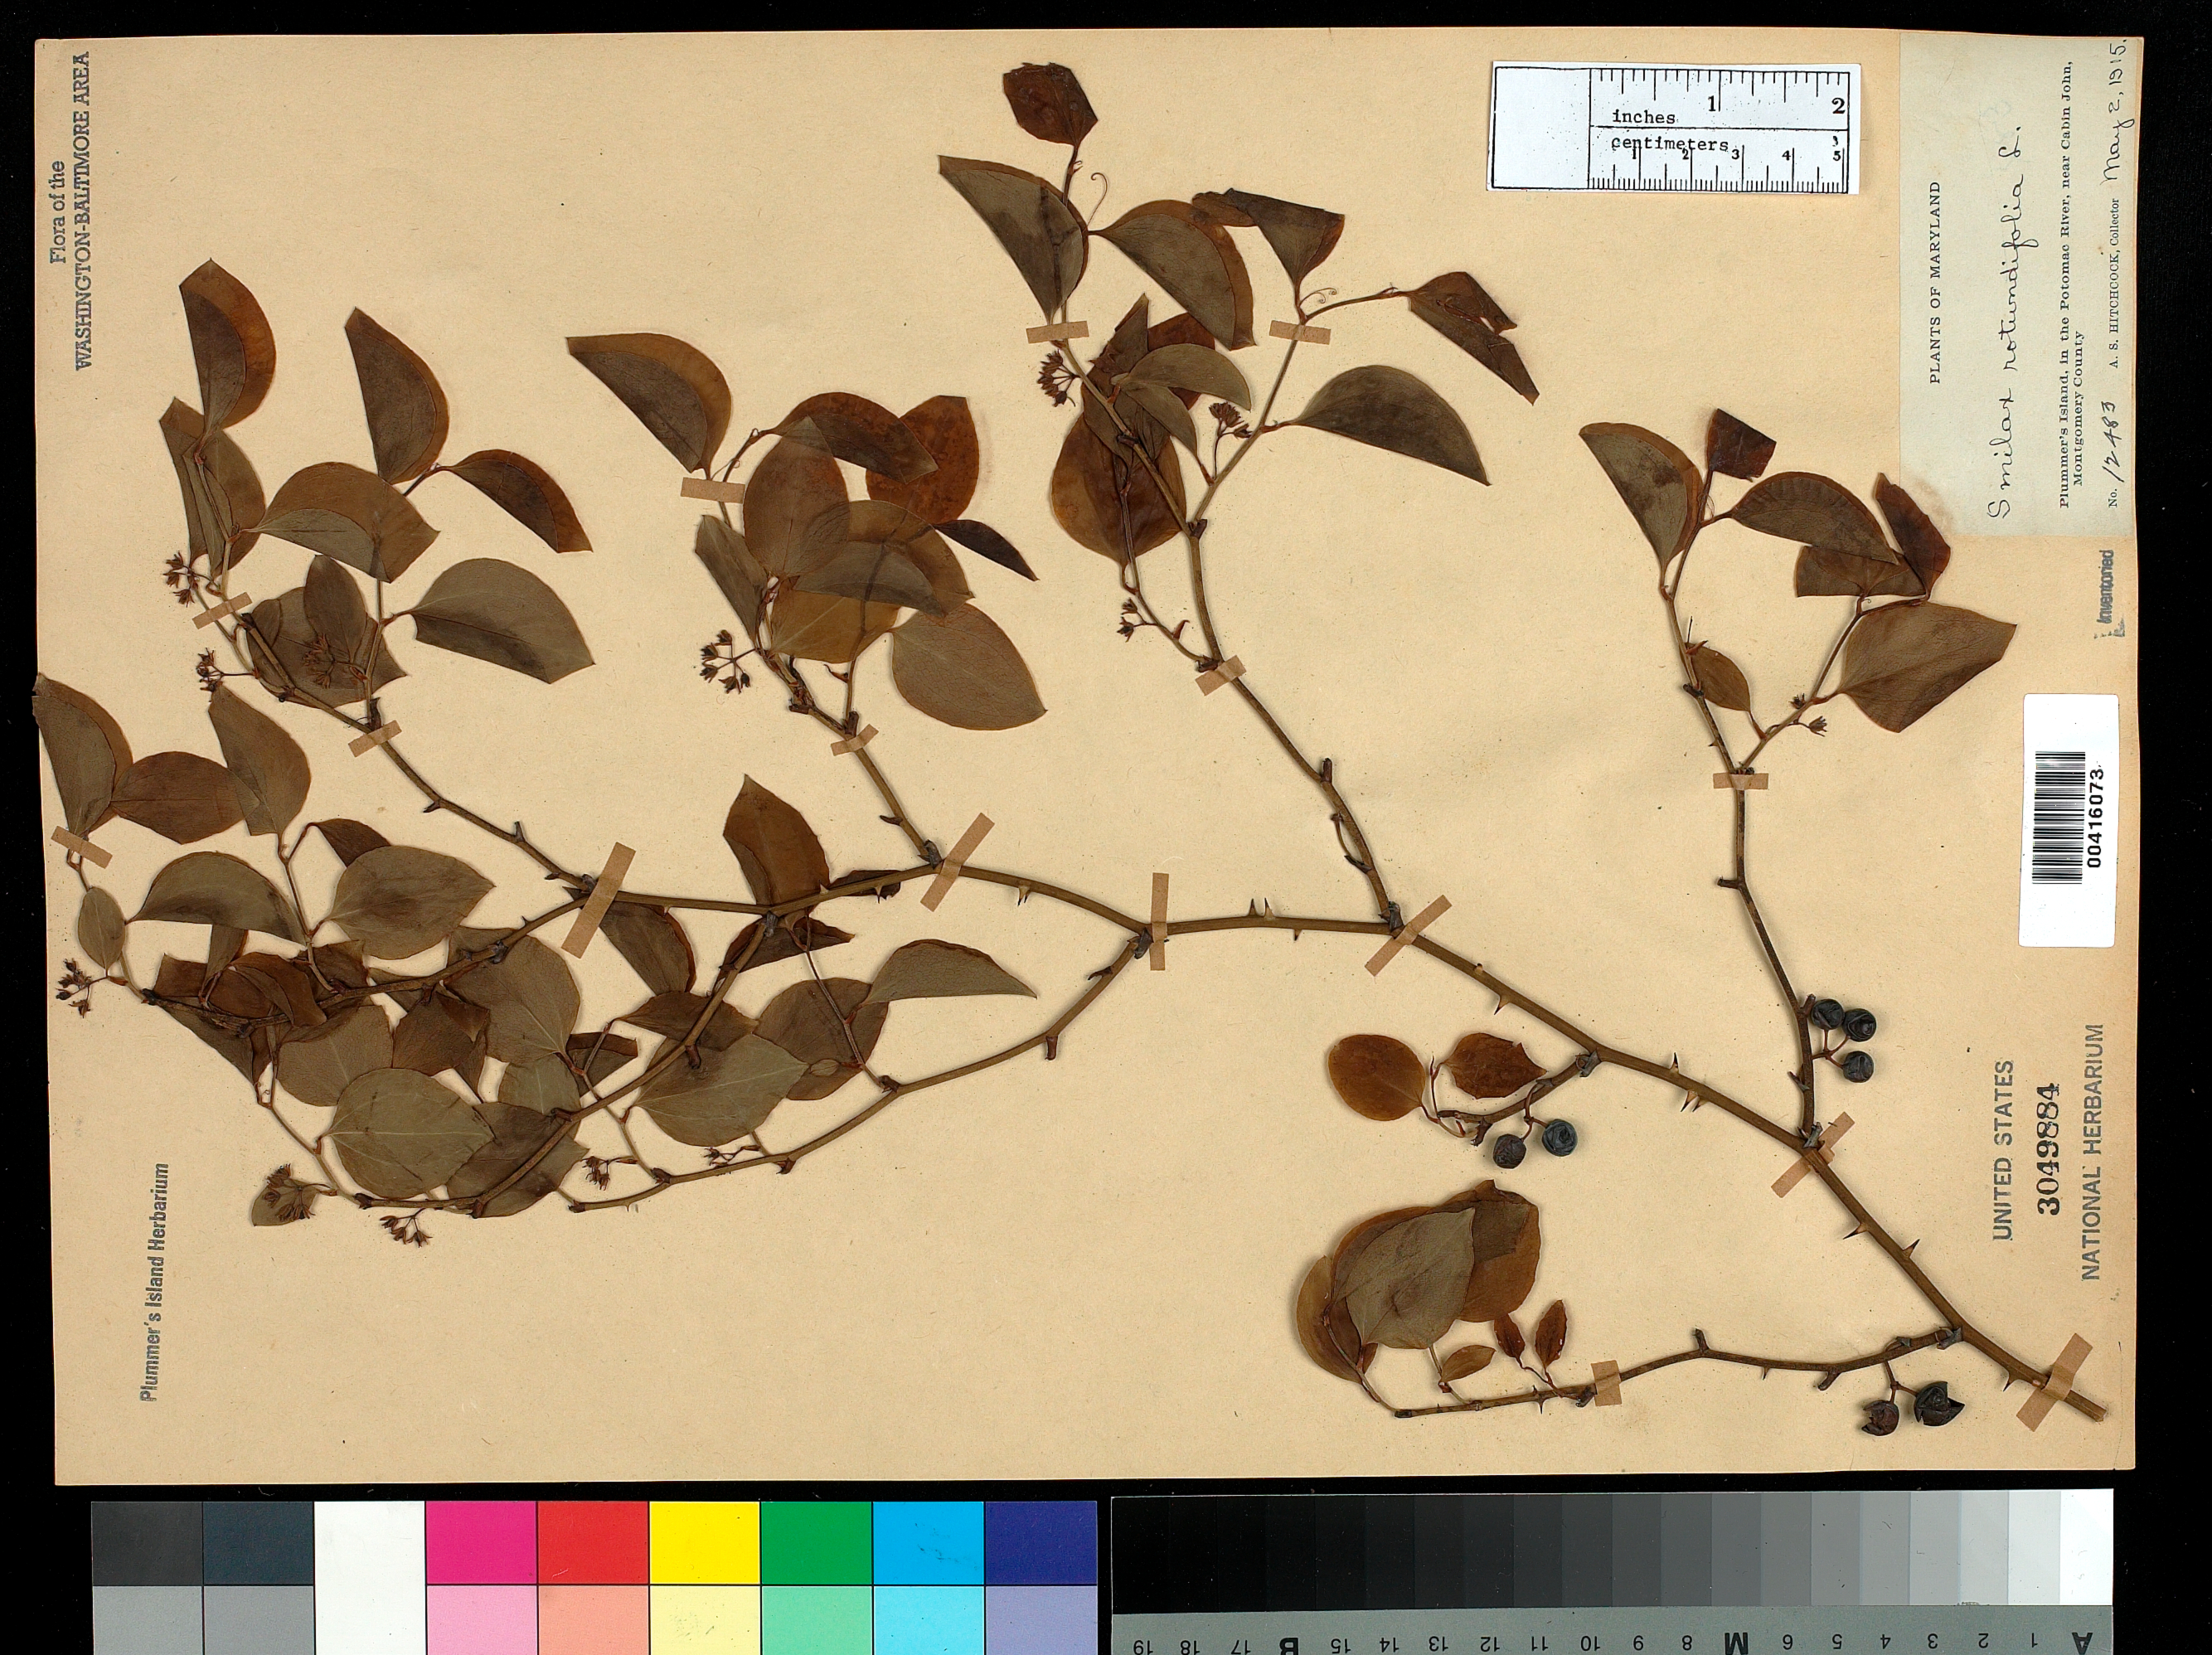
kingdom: Plantae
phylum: Tracheophyta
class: Liliopsida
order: Liliales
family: Smilacaceae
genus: Smilax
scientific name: Smilax rotundifolia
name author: L.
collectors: A. S. Hitchcock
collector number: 12483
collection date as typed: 02 May 1915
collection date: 1915-05-02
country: United States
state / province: Maryland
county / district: Montgomery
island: Plummers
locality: Plummer's Island C. & O. Canal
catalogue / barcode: US 3049884